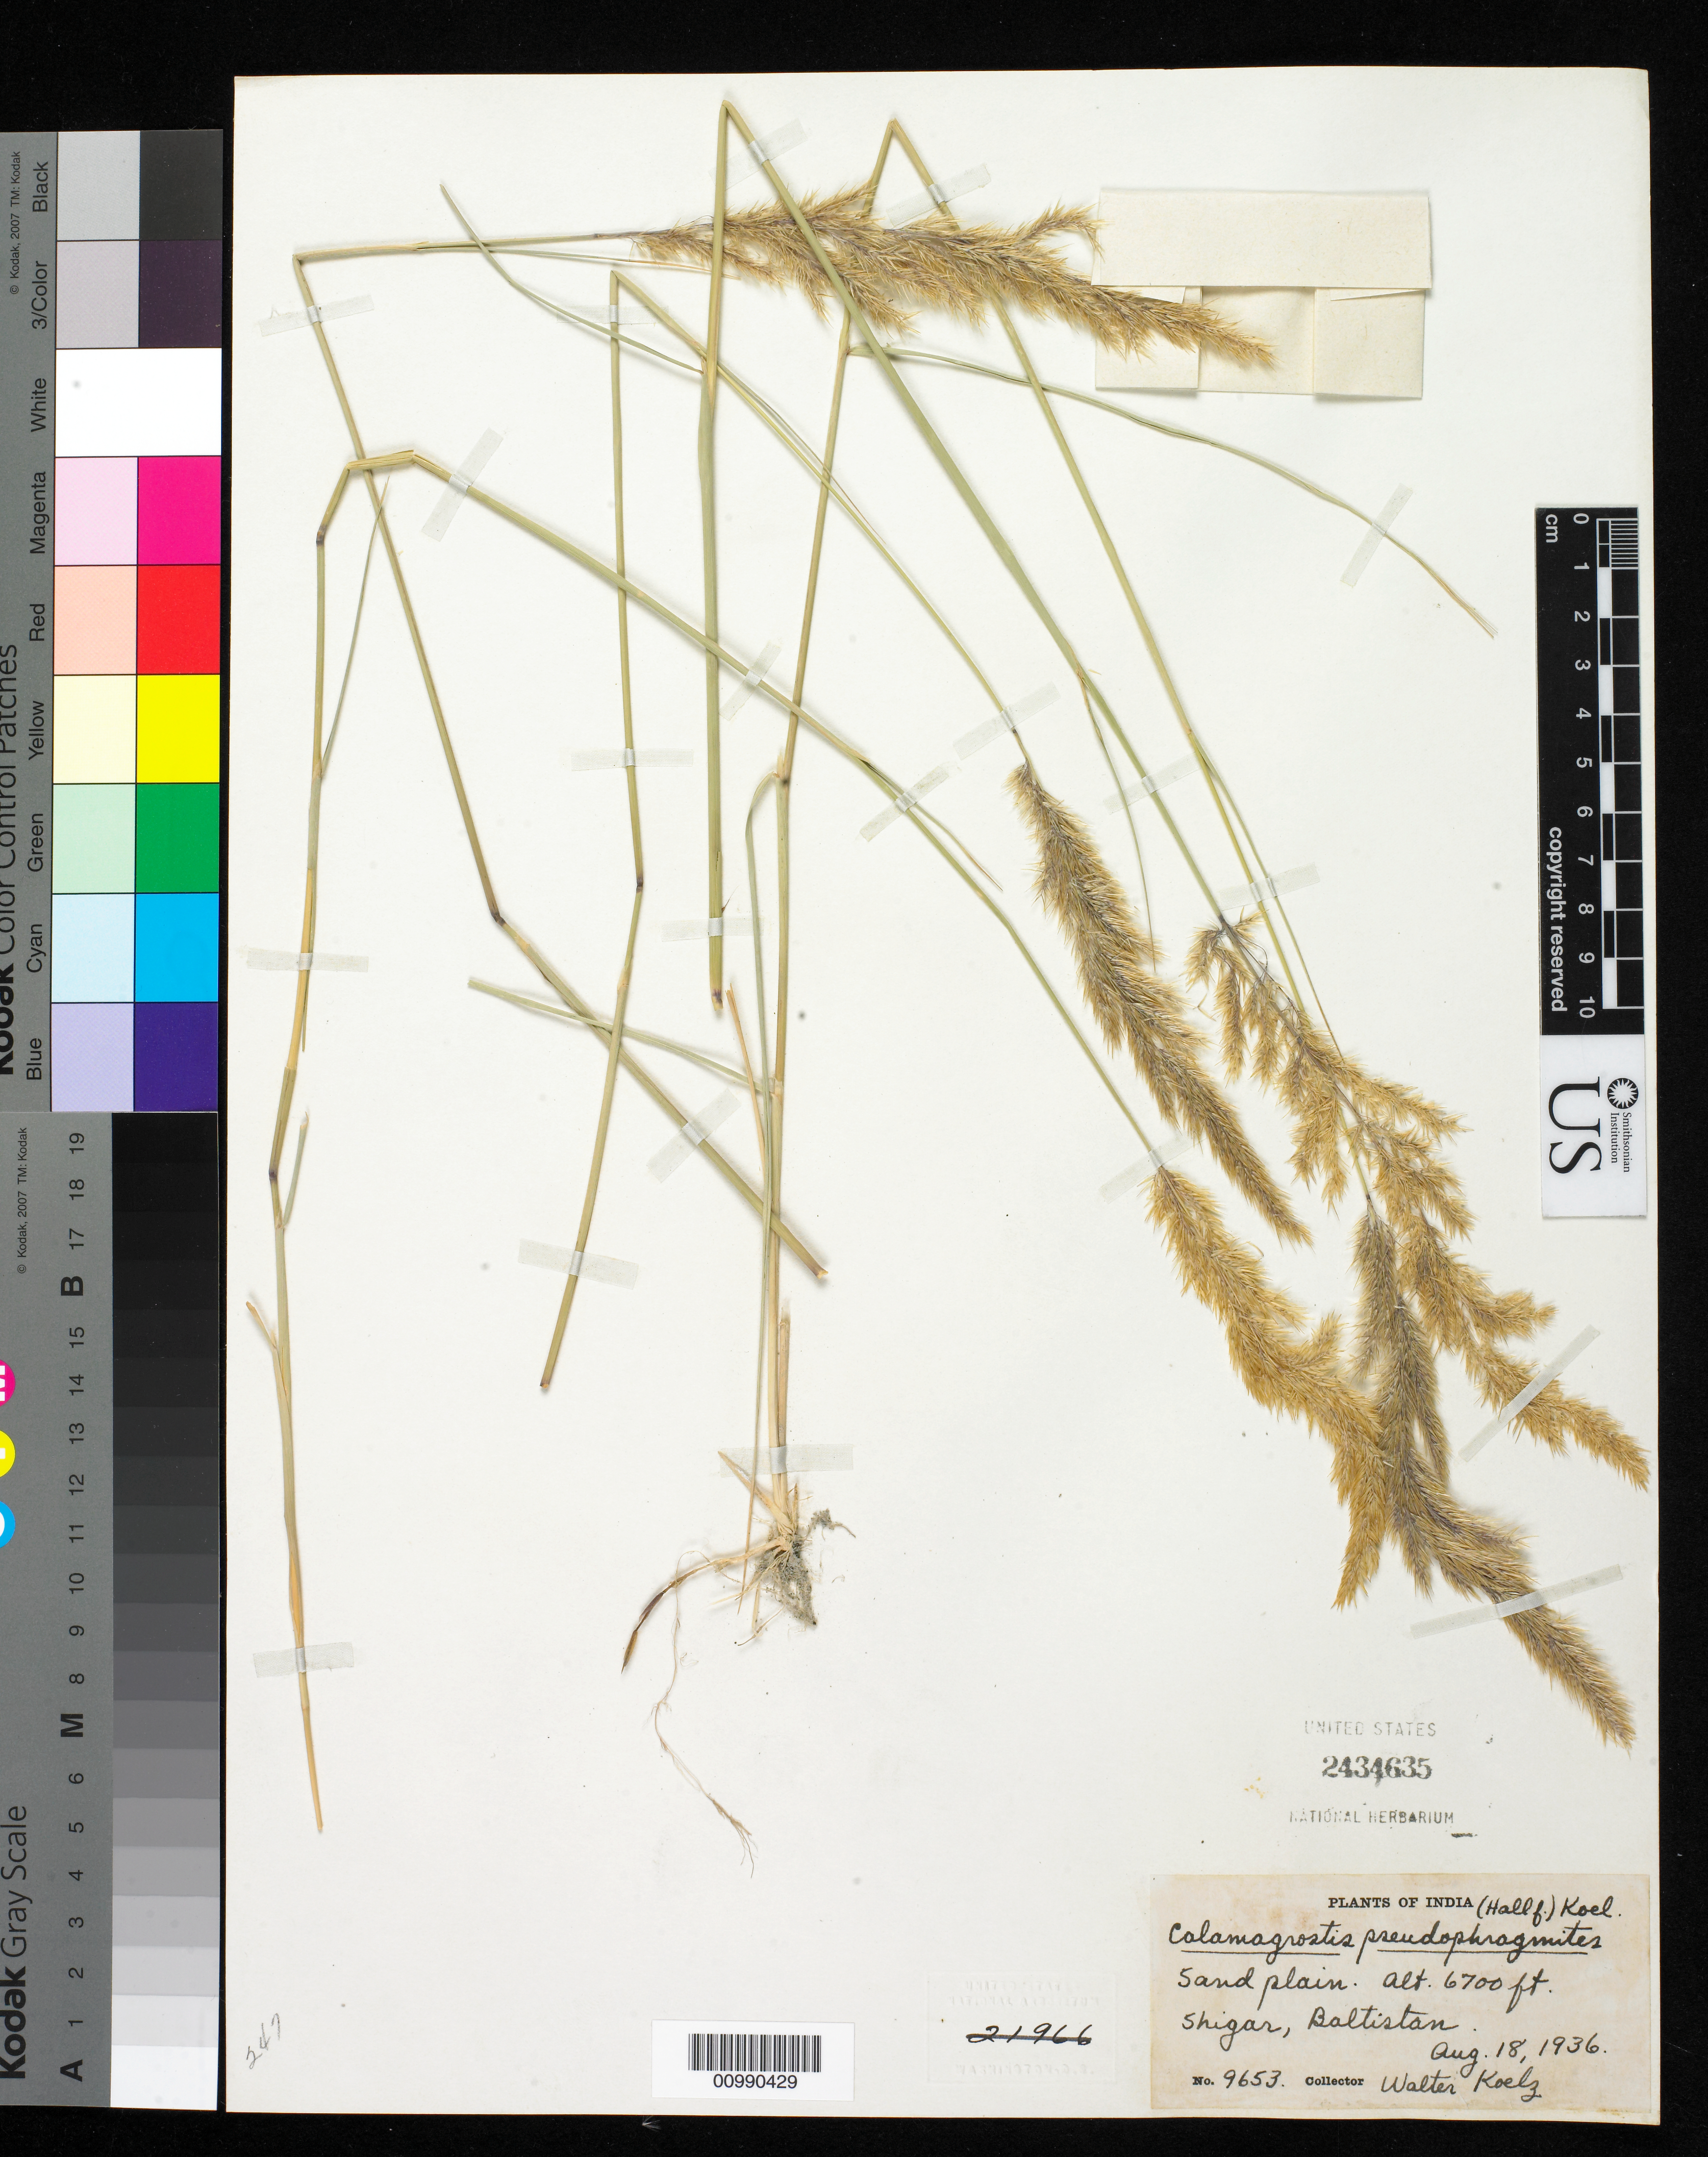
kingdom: Plantae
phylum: Tracheophyta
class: Liliopsida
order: Poales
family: Poaceae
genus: Calamagrostis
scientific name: Calamagrostis pseudophragmites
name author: (Haller f.) Koeler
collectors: W. N. Koelz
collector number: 9653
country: India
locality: Shigar, Baltistan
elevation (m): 2042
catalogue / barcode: US 2434635